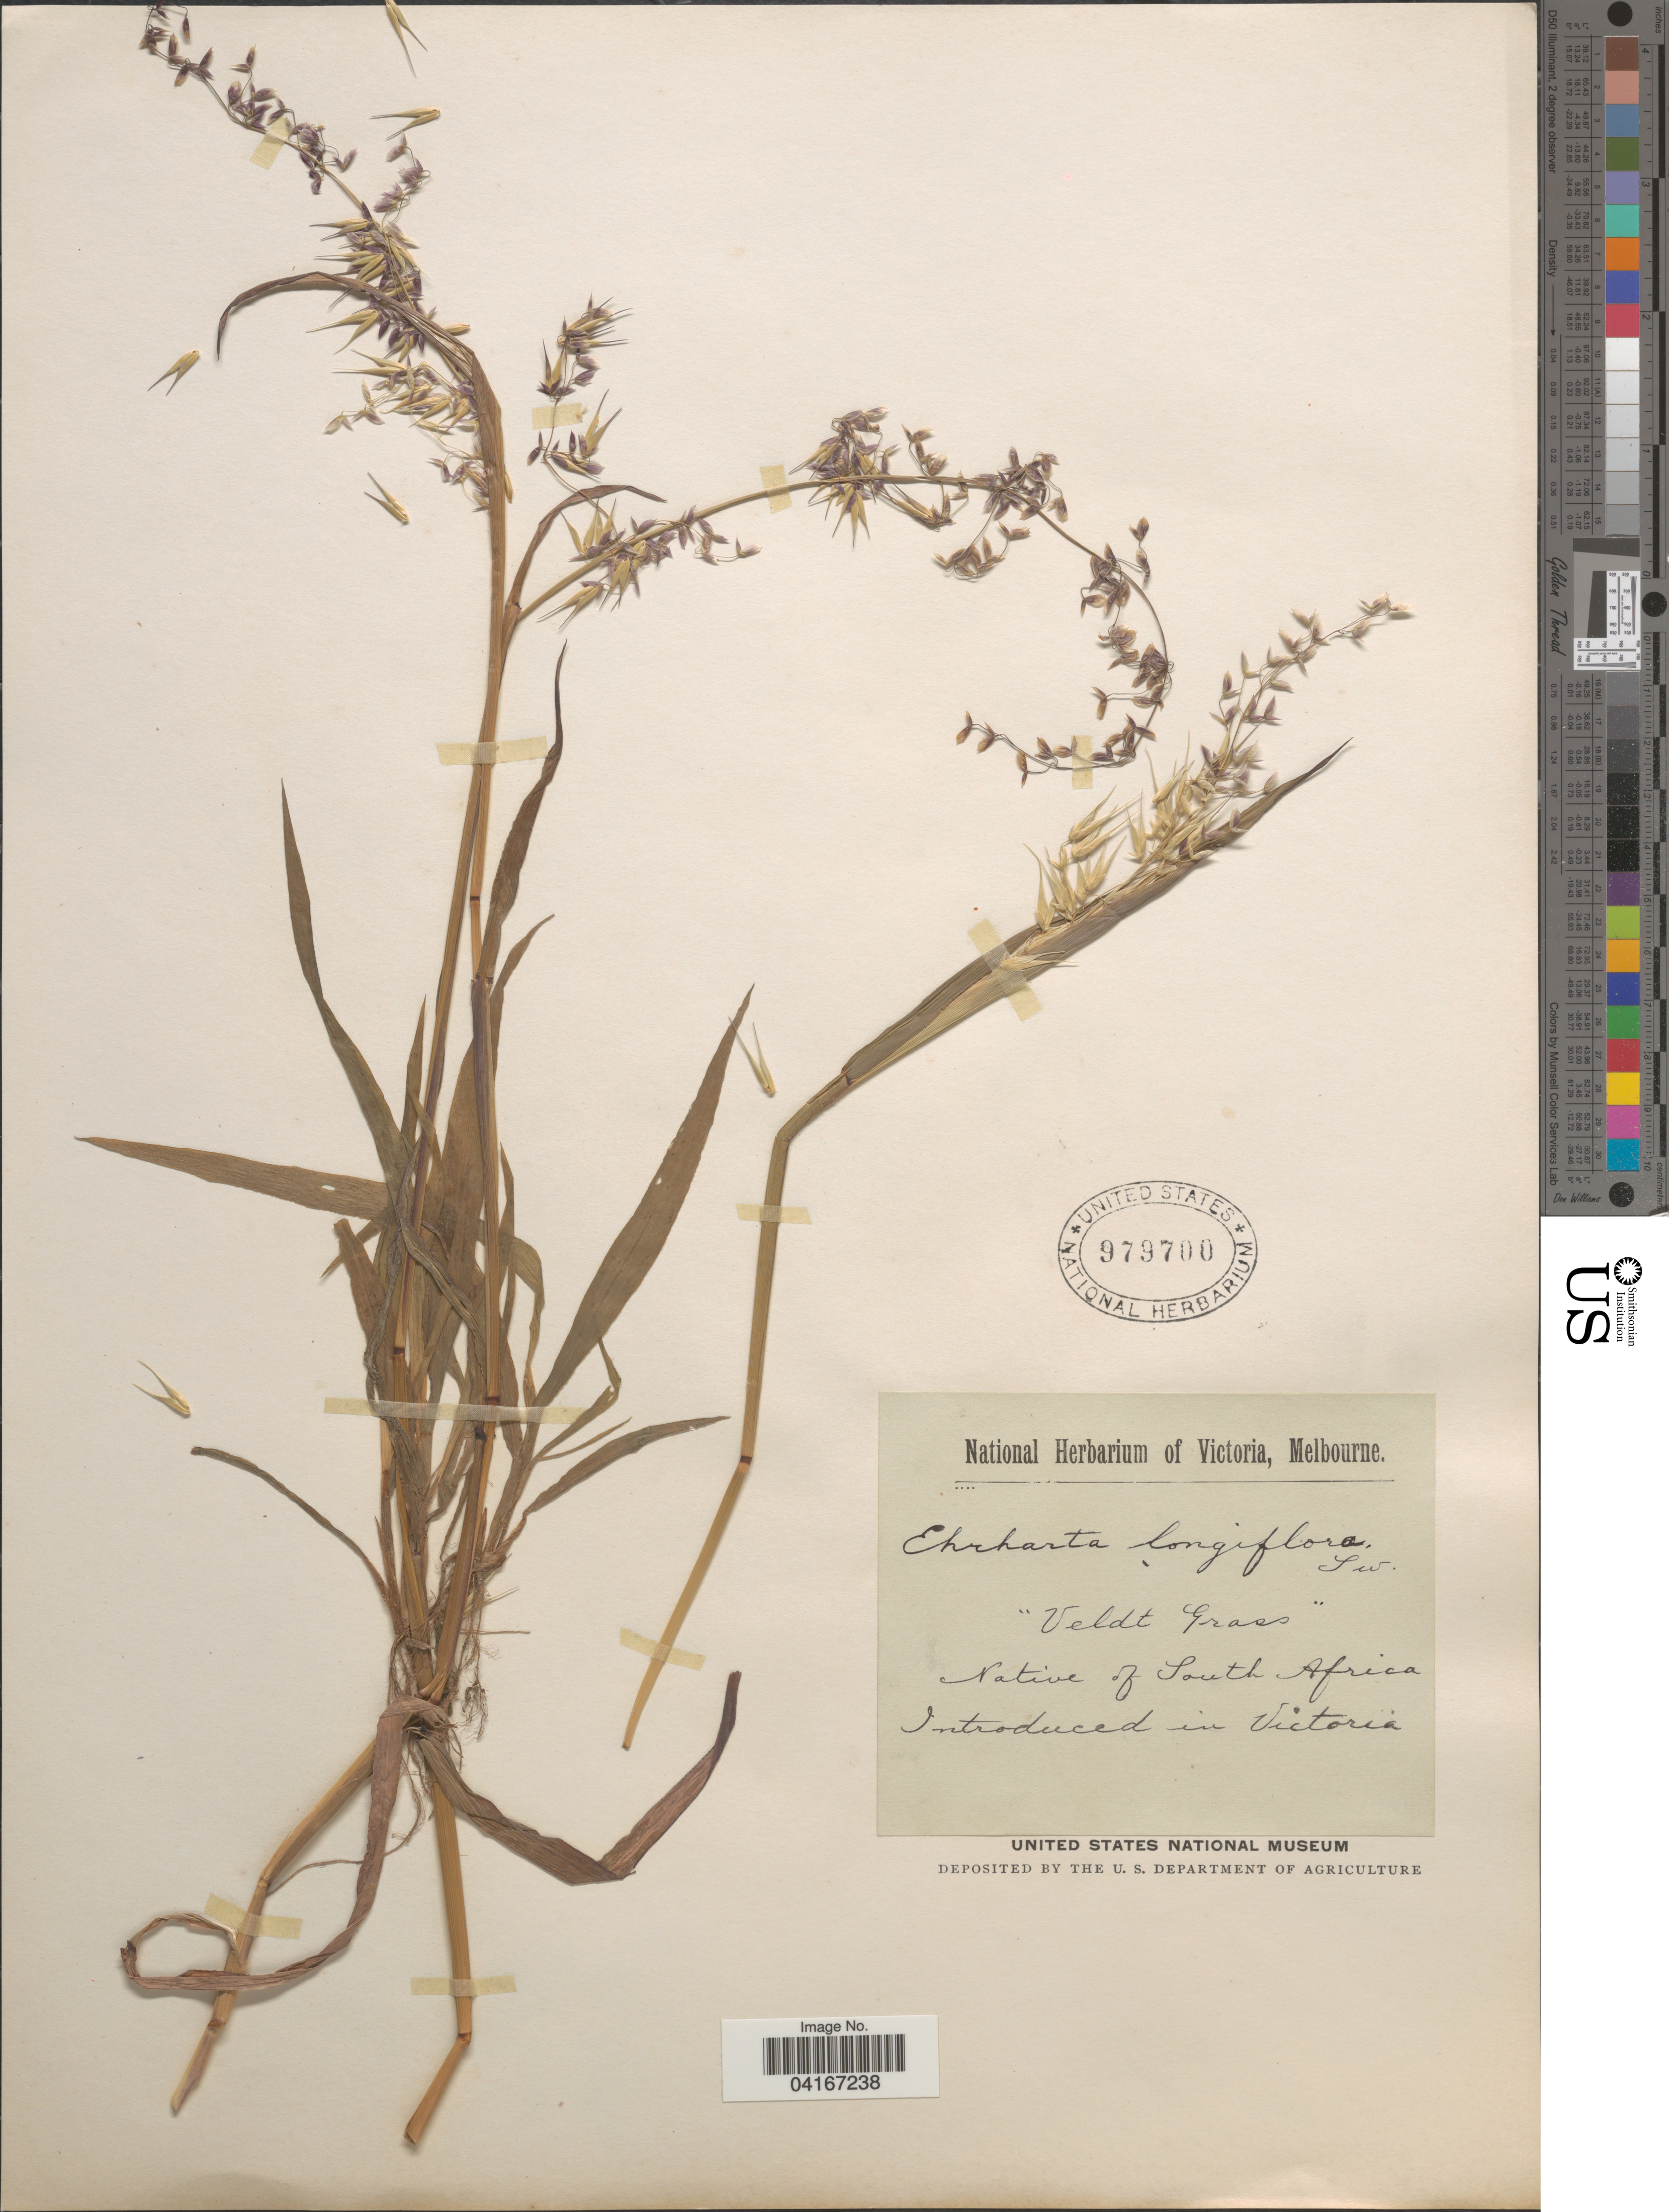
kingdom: Plantae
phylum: Tracheophyta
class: Liliopsida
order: Poales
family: Poaceae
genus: Ehrharta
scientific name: Ehrharta longiflora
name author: Sm.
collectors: National Herbarium of Victoria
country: South Africa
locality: Veldt Grass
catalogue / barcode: US 979700